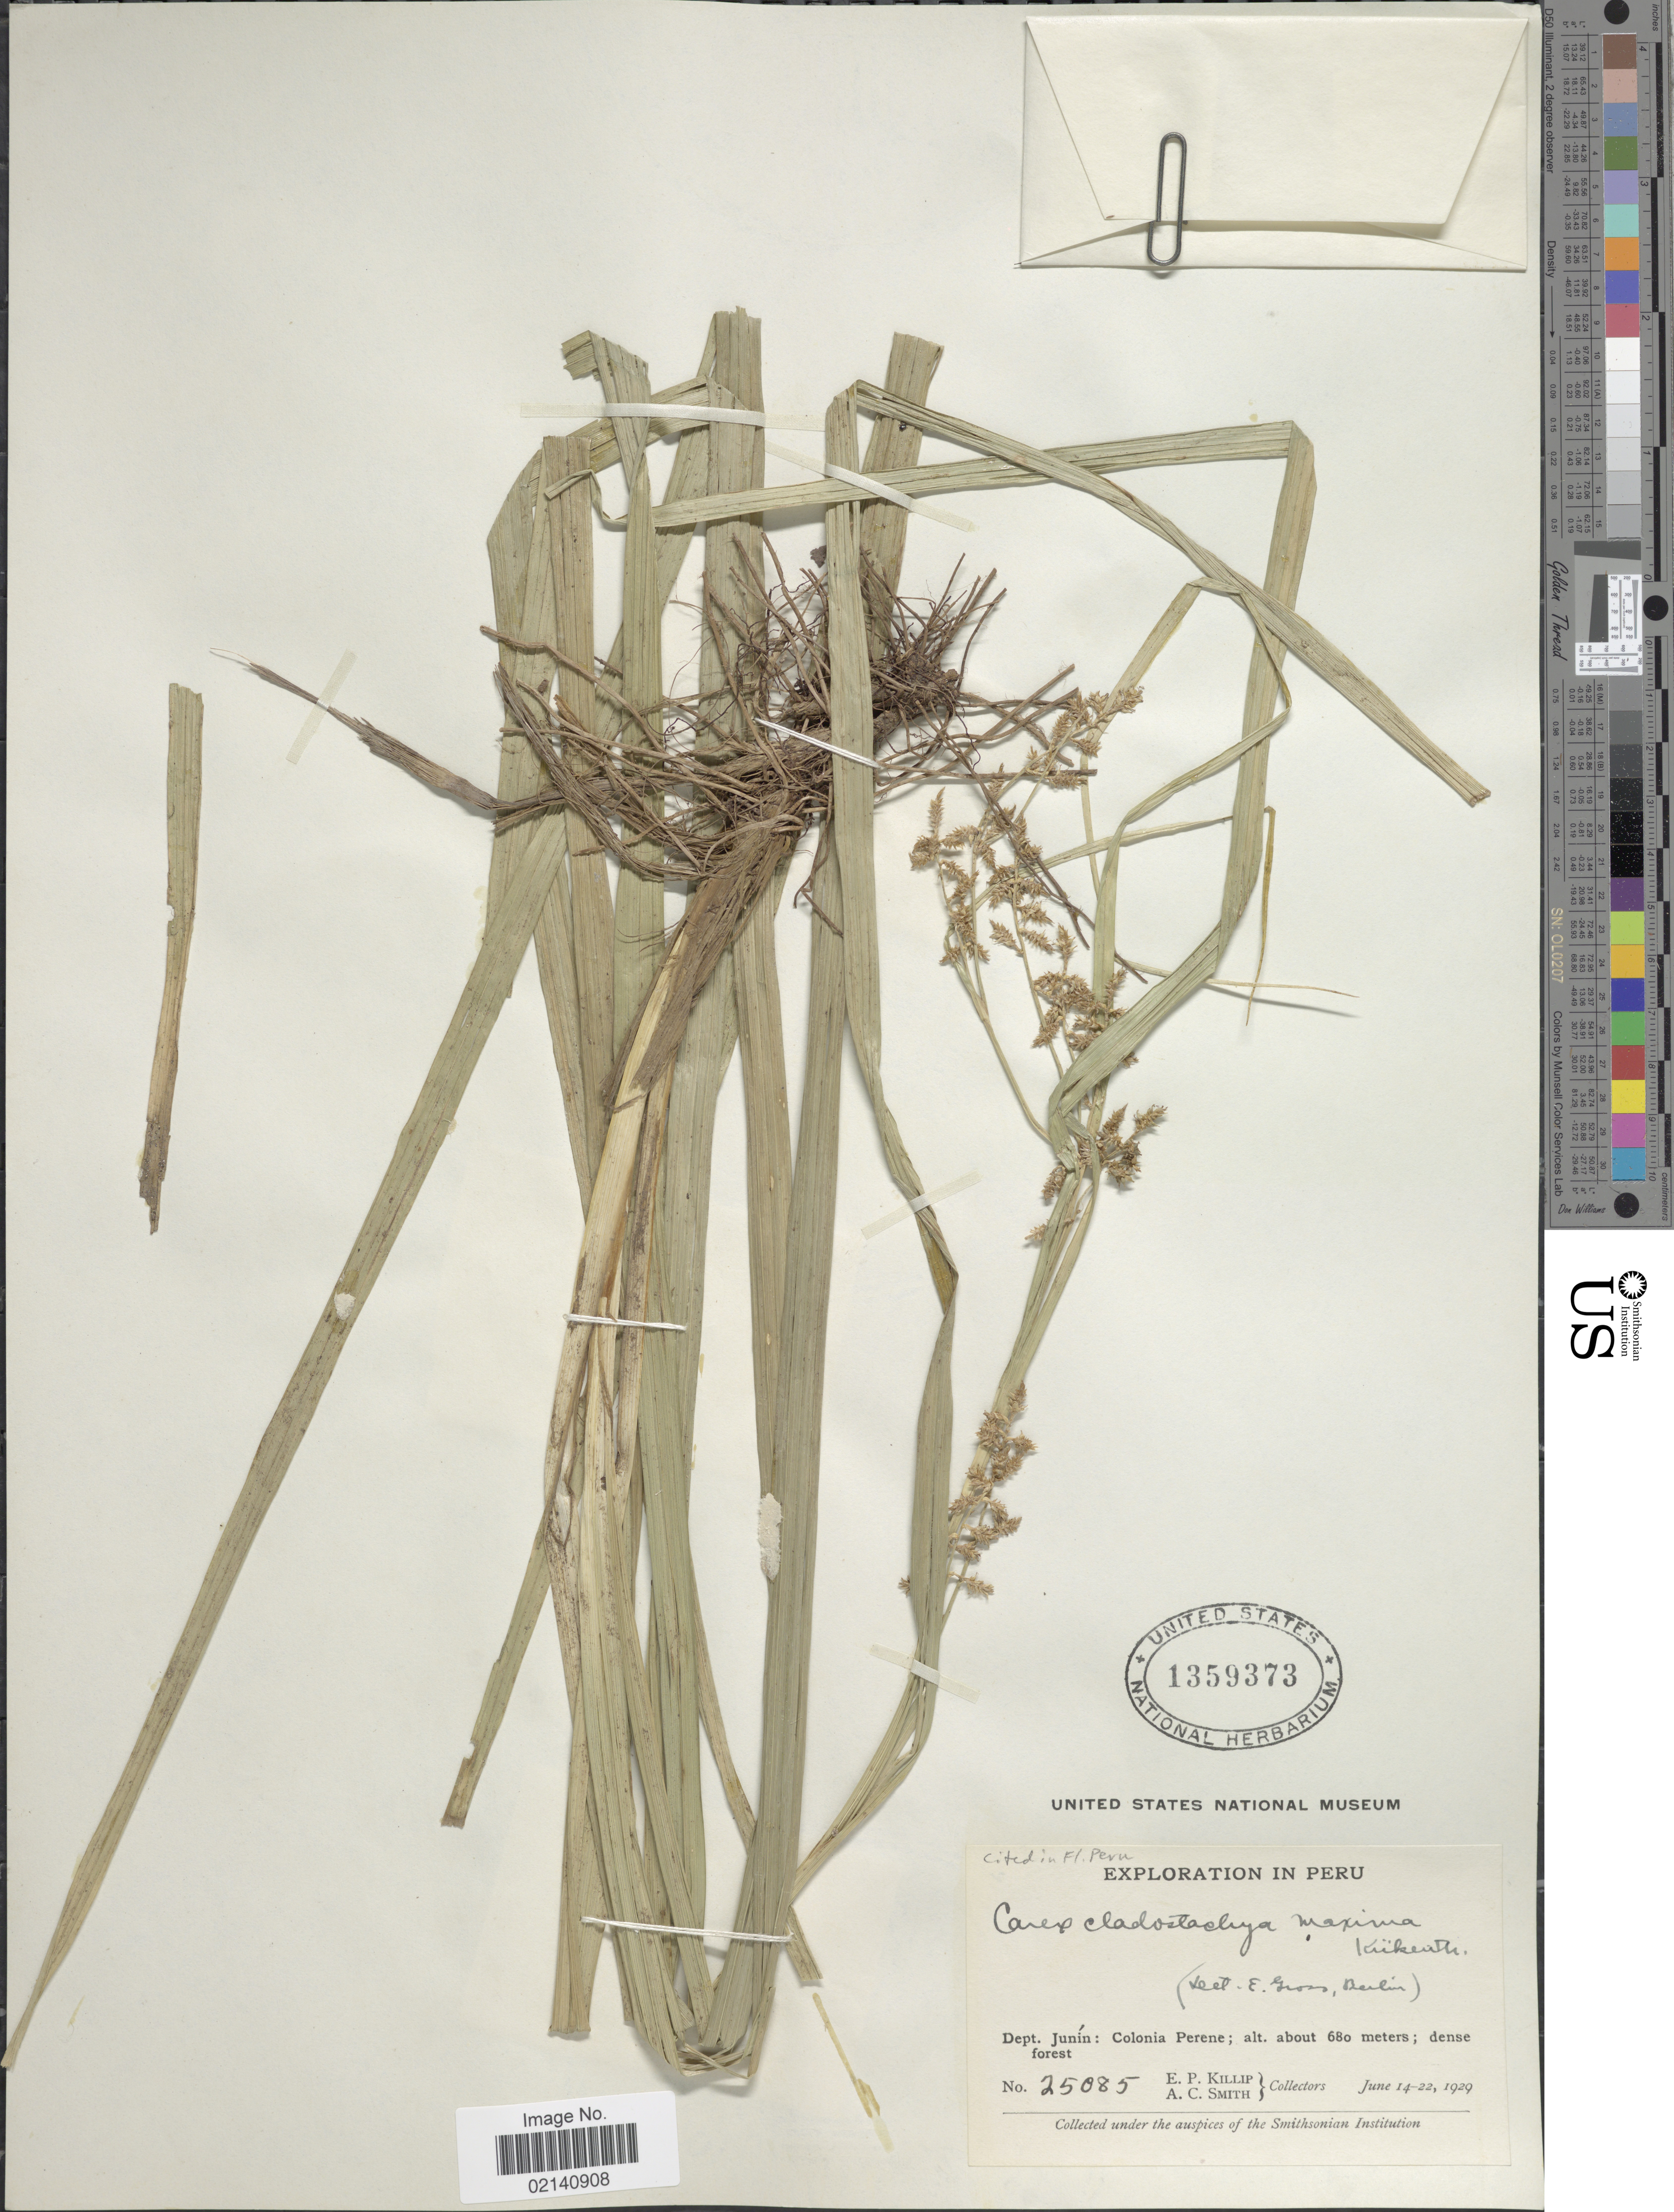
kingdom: Plantae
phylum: Tracheophyta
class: Liliopsida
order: Poales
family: Cyperaceae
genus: Carex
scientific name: Carex polystachya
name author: Sw. ex Wahlenb.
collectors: E. P. Killip & A. C. Smith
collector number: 25085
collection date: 1929-06-14/1929-06-22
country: Peru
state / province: Junín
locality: Colonia Perence; dense forest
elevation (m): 680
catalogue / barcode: US 1359373